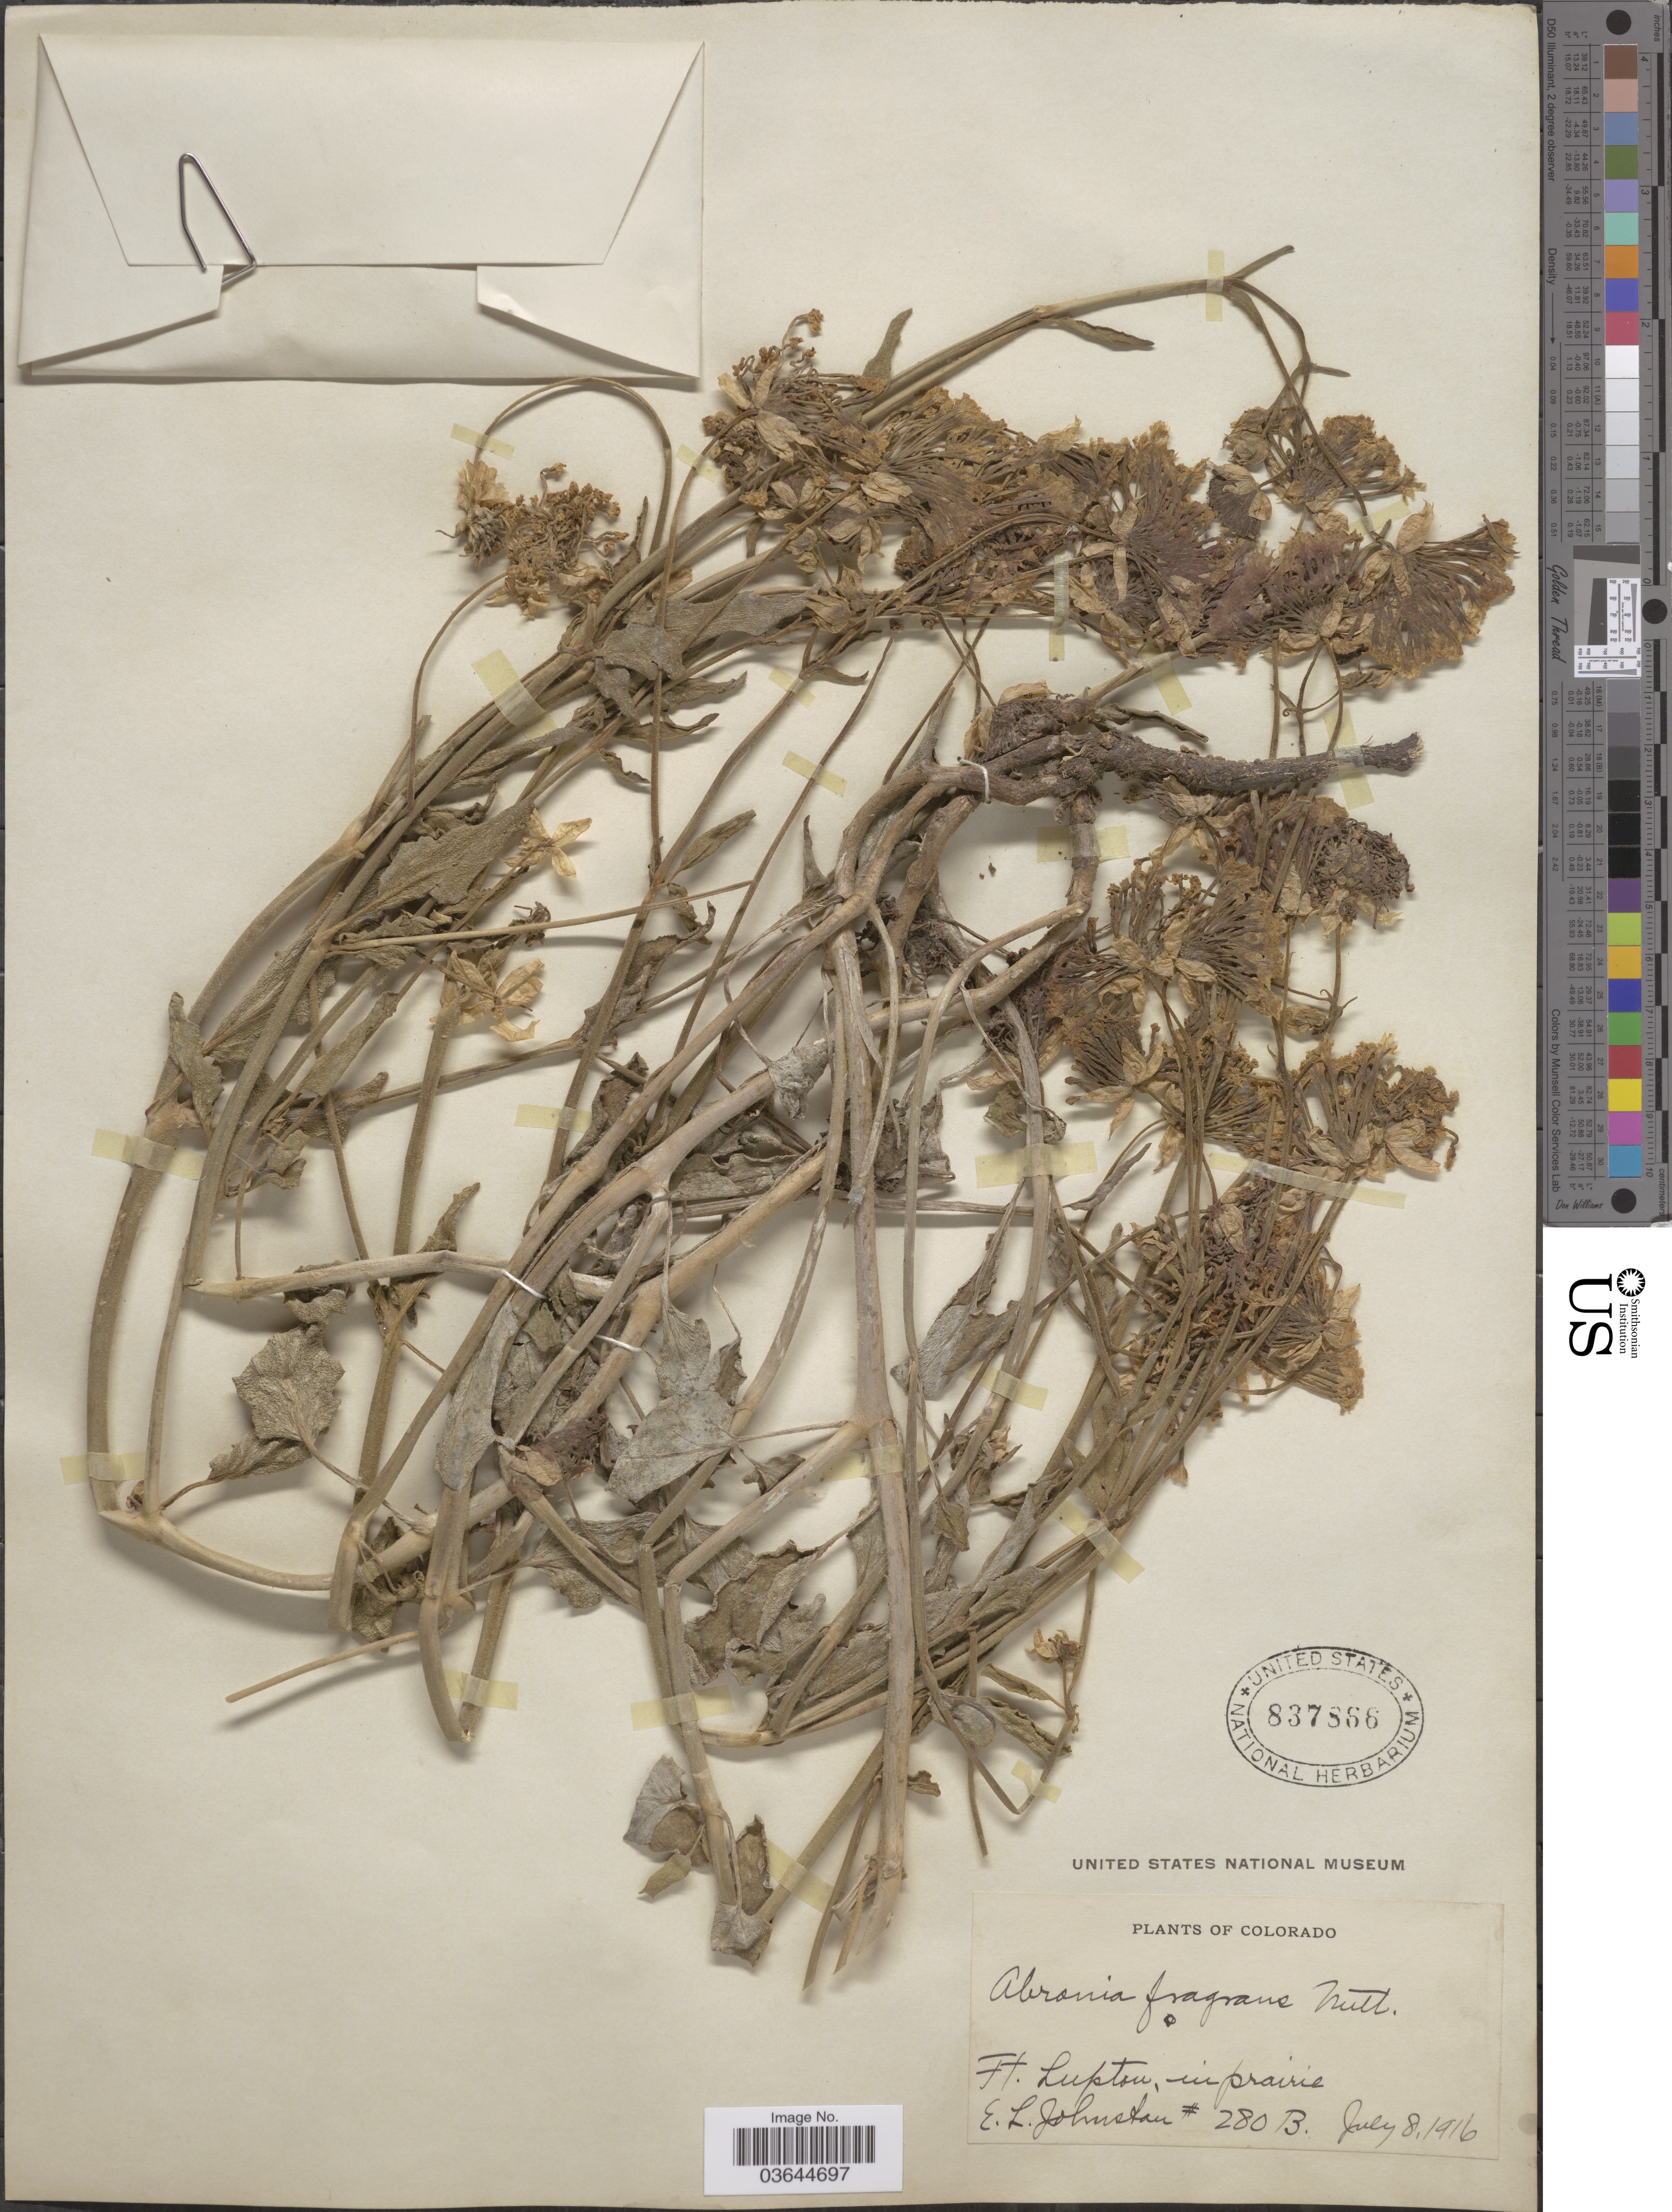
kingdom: Plantae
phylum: Tracheophyta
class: Magnoliopsida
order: Caryophyllales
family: Nyctaginaceae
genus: Abronia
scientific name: Abronia fragrans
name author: Nutt. ex Hook.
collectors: E. L. Johnston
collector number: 280B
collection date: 1916-07-08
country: United States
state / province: Colorado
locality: Ft. Lupton, in prairie.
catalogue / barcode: US 837866